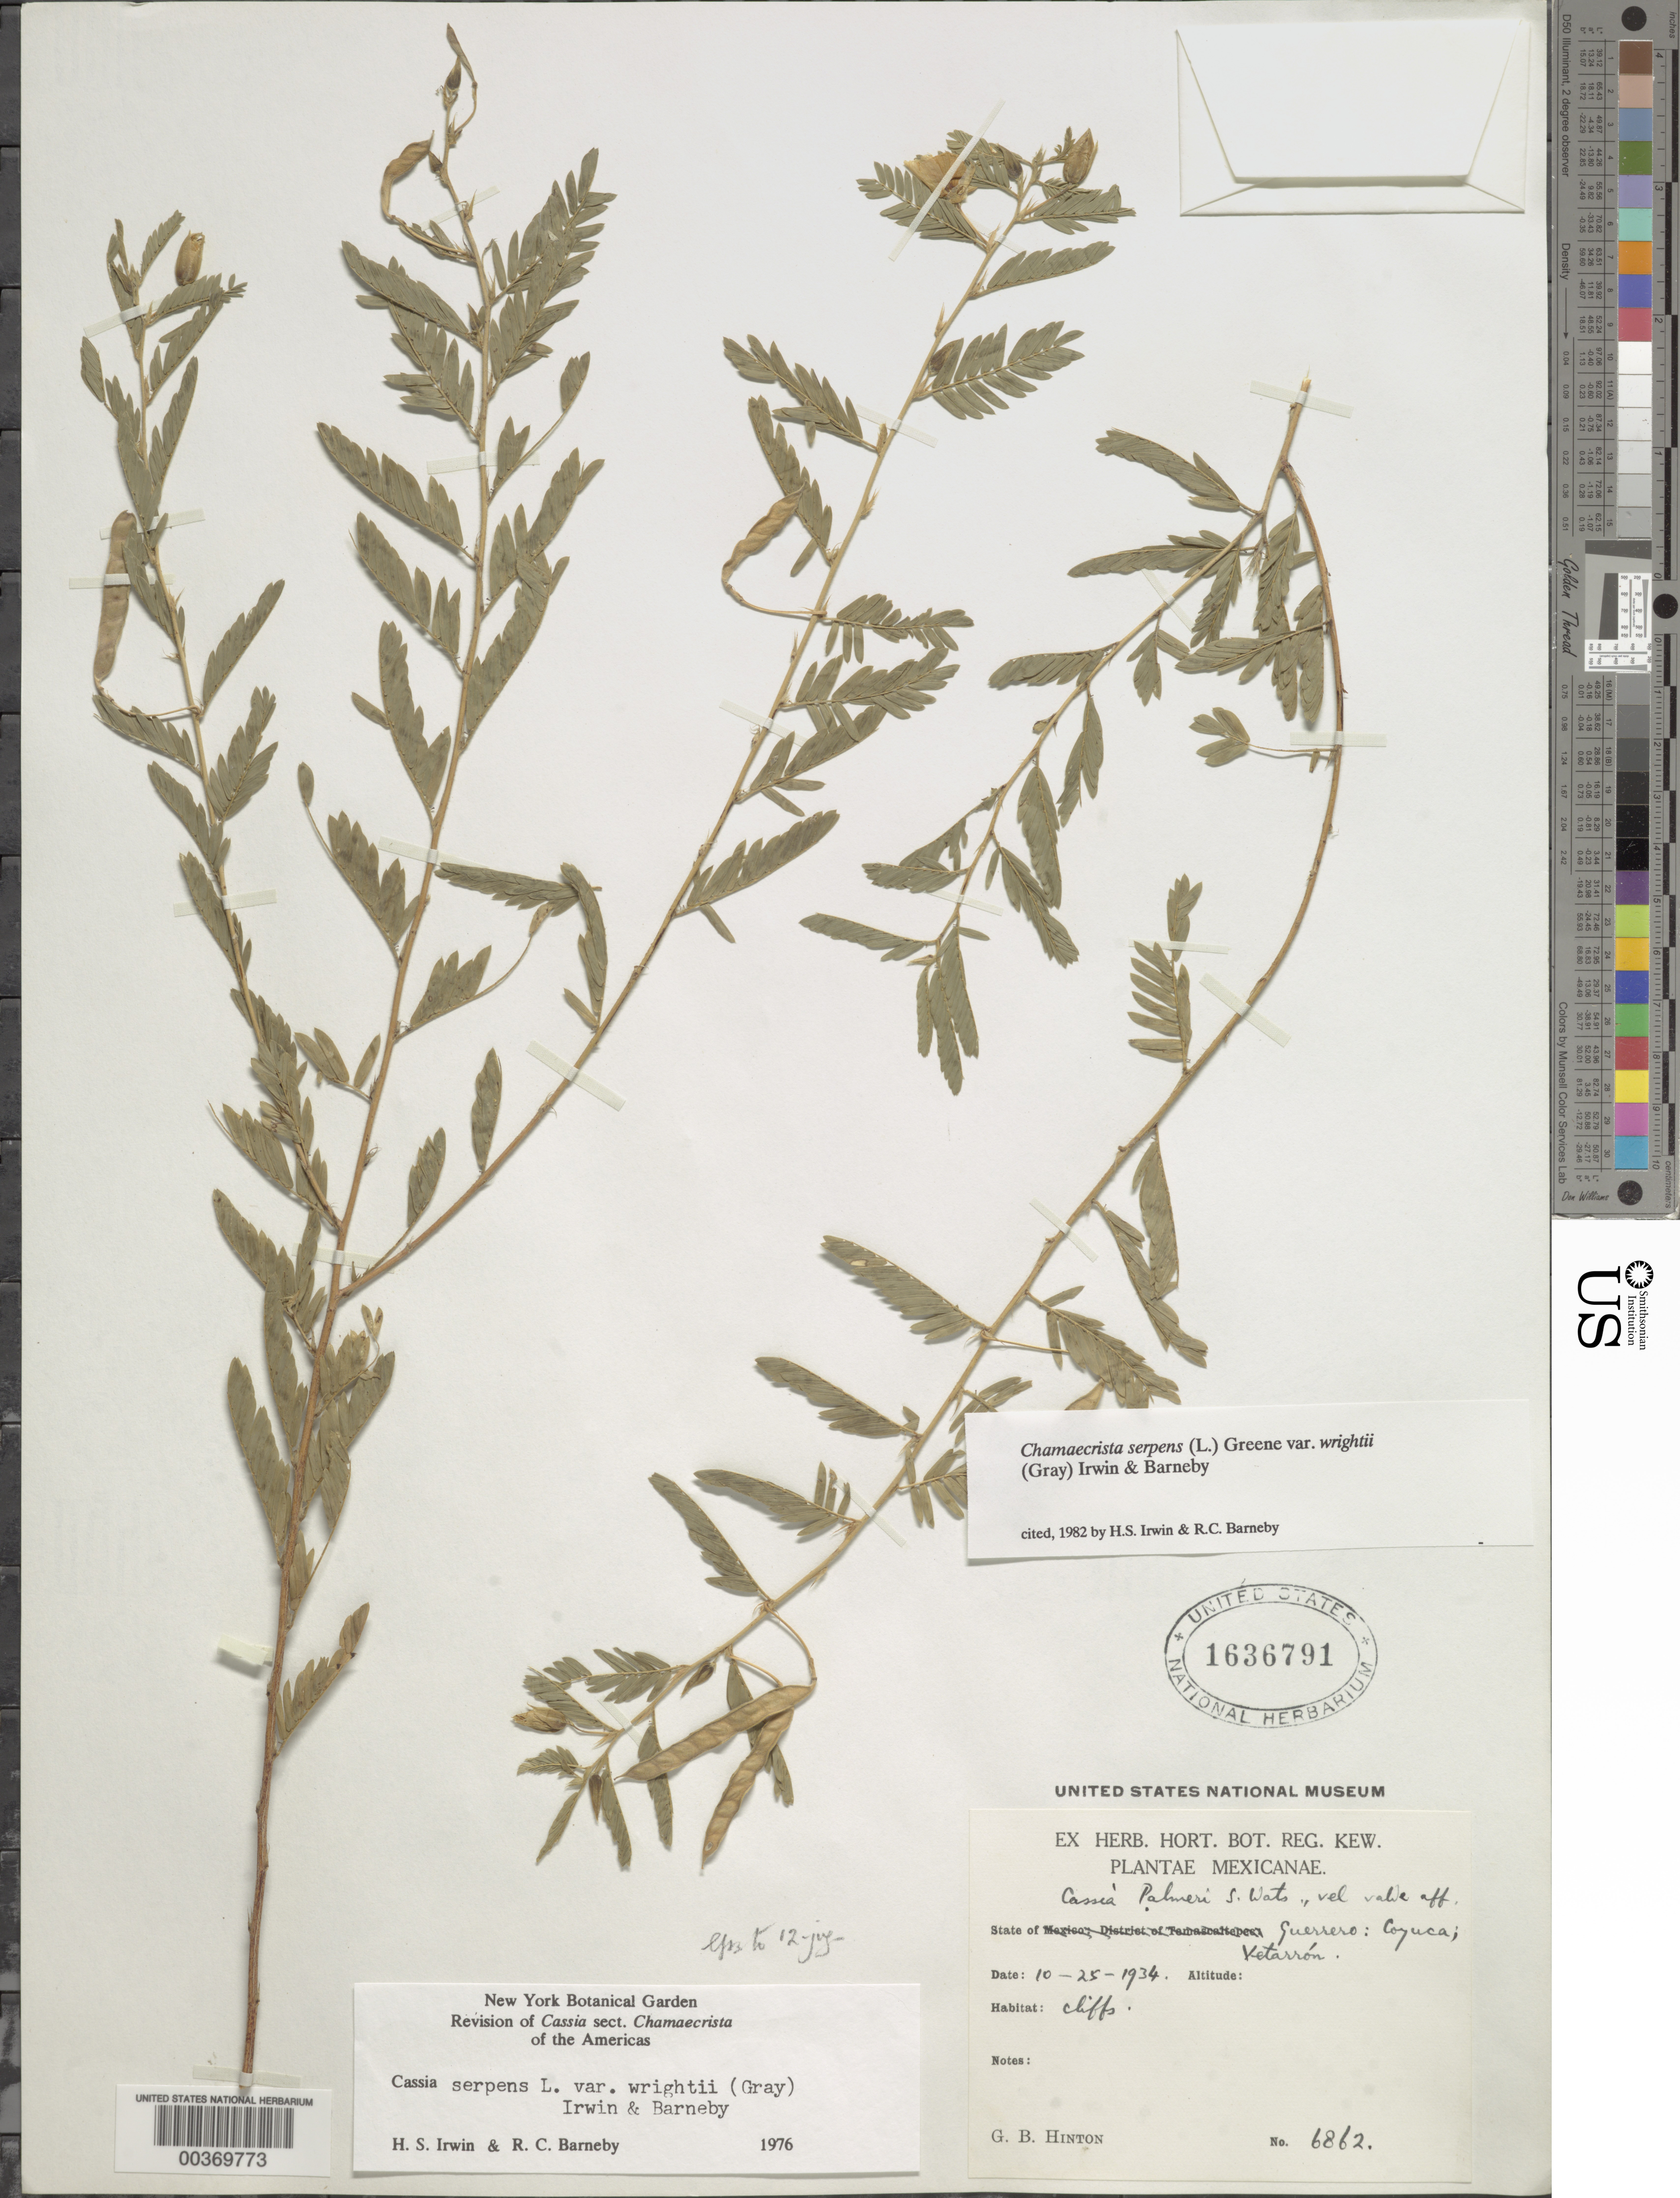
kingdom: Plantae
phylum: Tracheophyta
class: Magnoliopsida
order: Fabales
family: Fabaceae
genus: Chamaecrista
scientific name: Chamaecrista serpens var. wrightii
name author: (A. Gray) H.S. Irwin & Barneby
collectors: G. B. Hinton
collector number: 6862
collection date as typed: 25 Oct 1934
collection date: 1934-10-25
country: Mexico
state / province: Guerrero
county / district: Coyuca De Benítez / Coyuca De Catalán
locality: Coyuca mun. (?), Vetarron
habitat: Cliffs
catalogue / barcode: US 1636791